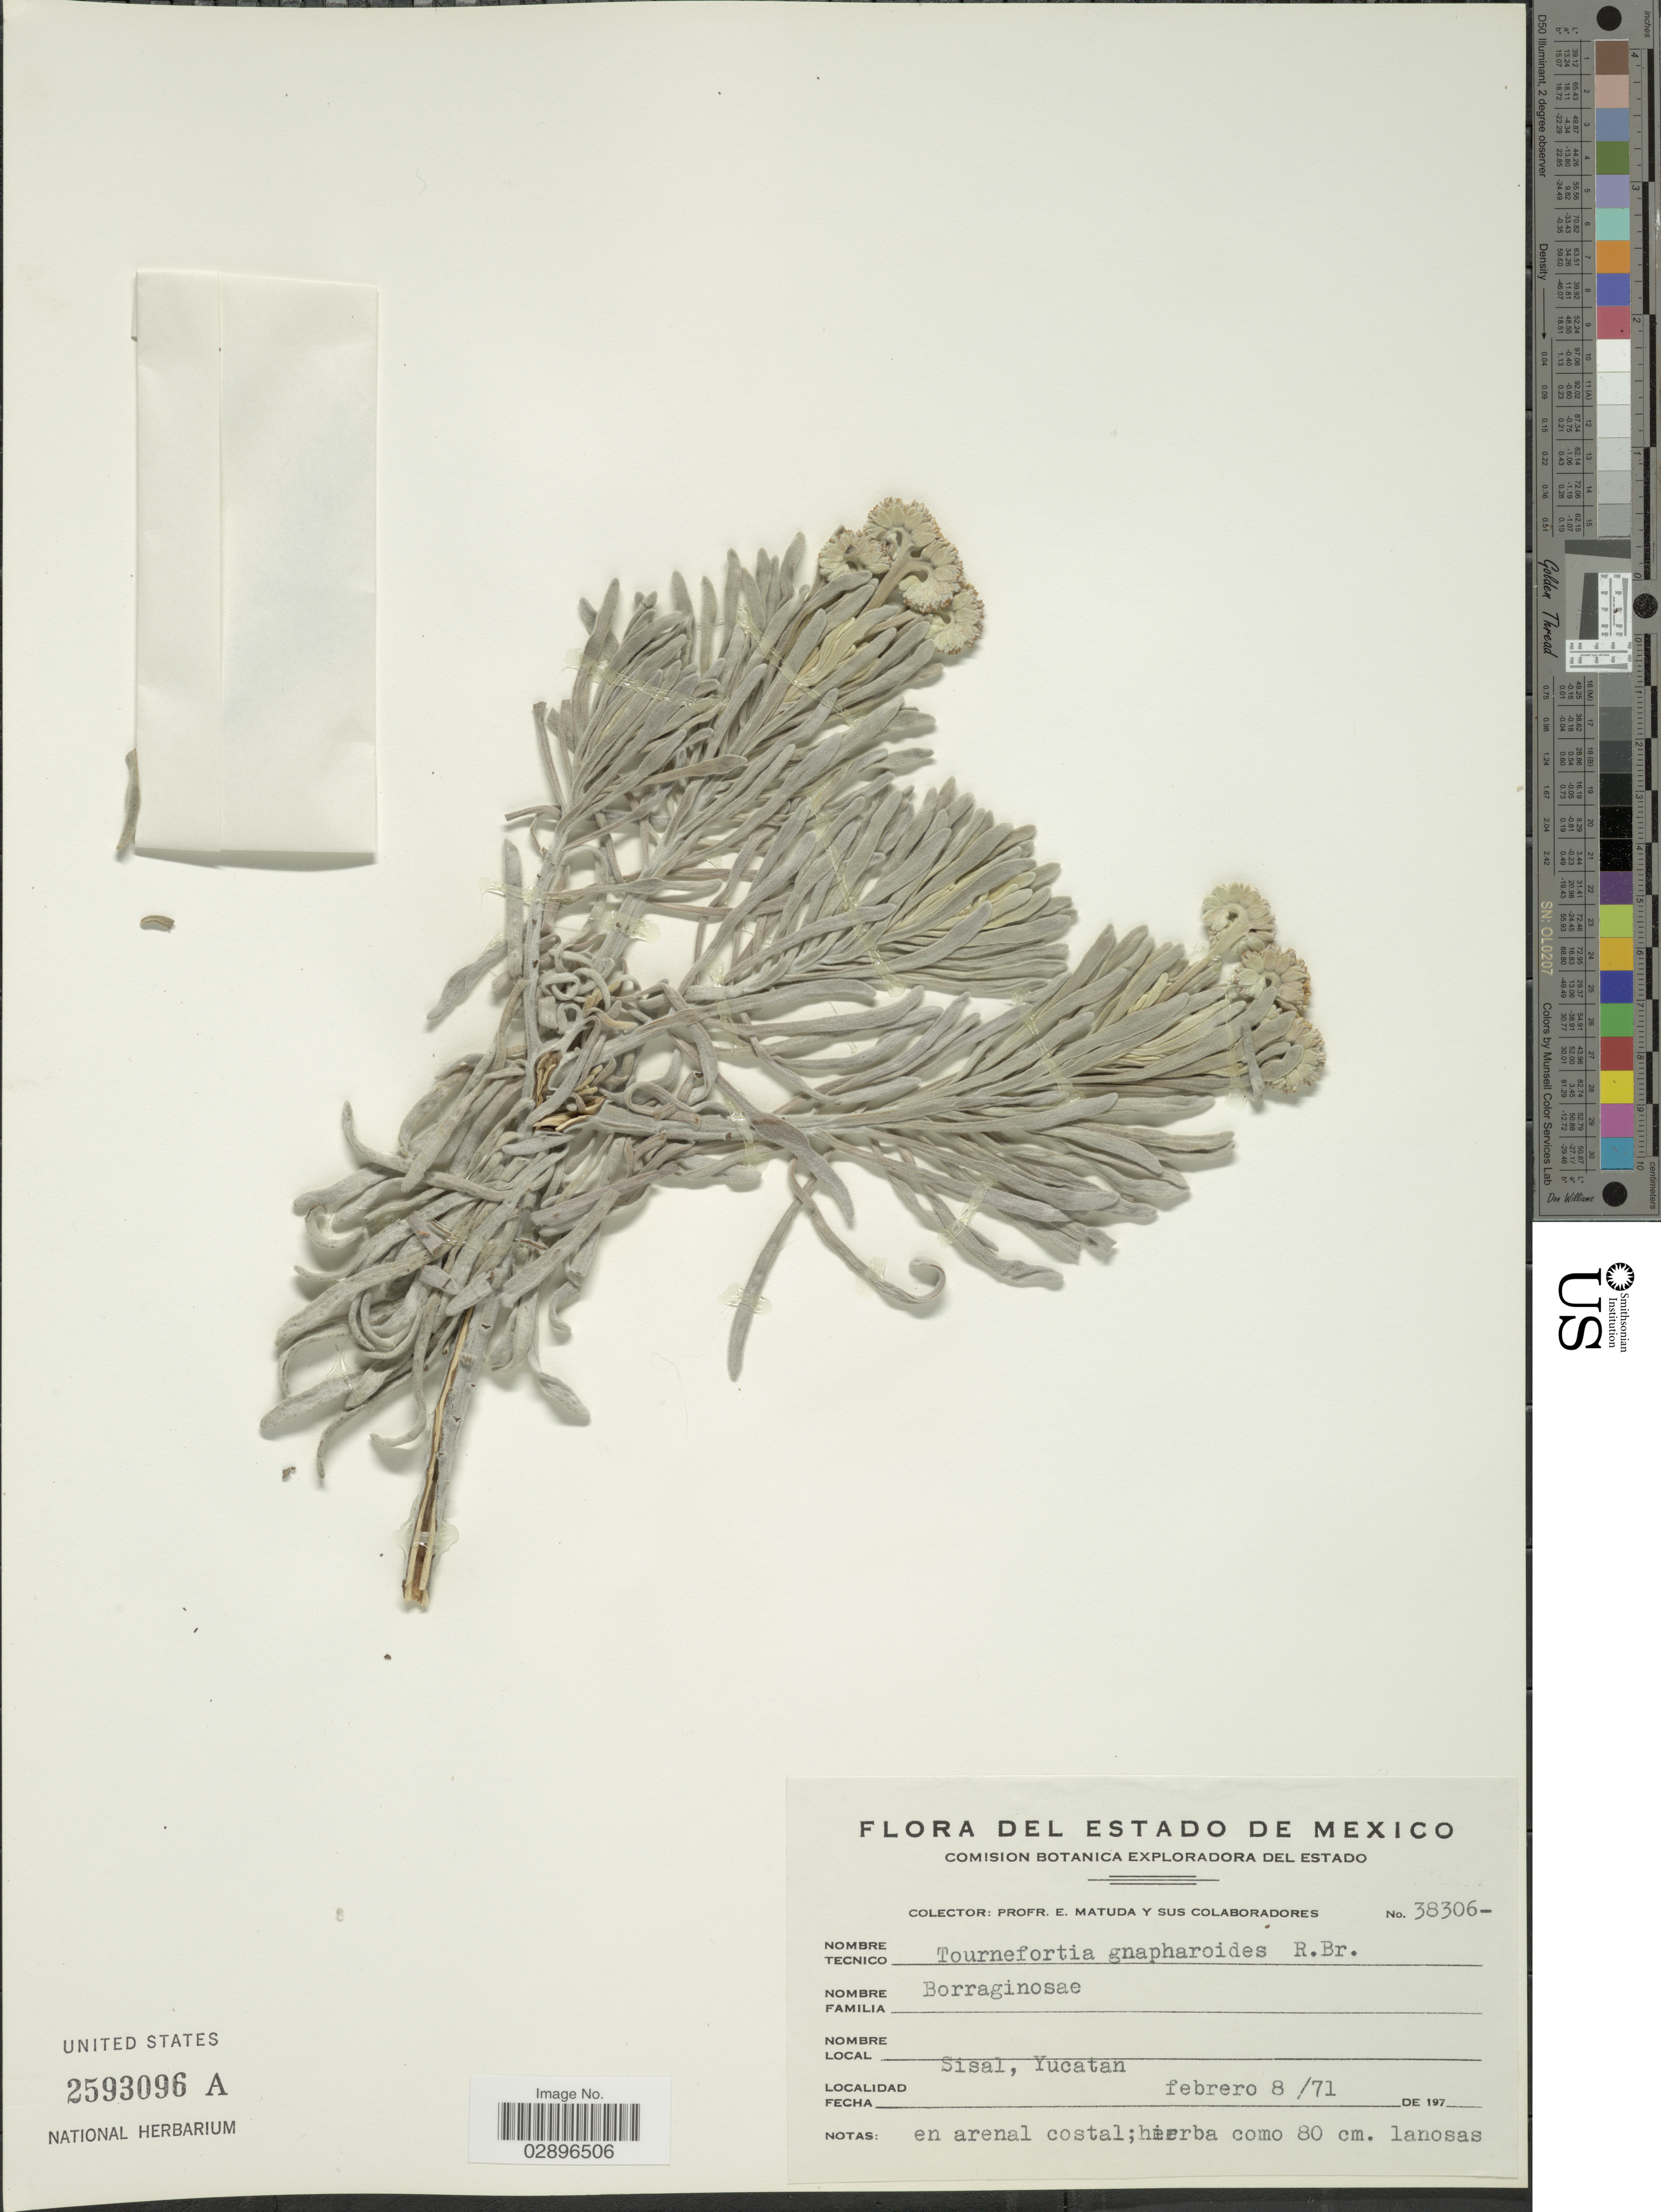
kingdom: Plantae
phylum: Tracheophyta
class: Magnoliopsida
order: Boraginales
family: Heliotropiaceae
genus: Tournefortia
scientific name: Tournefortia gnaphalodes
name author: (L.) R. Br.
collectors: E. Matuda & et al.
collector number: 38306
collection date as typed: Transcribed d/m/y: 8/2/71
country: Mexico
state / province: Yucatán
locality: Sisal.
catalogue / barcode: US 2593096A